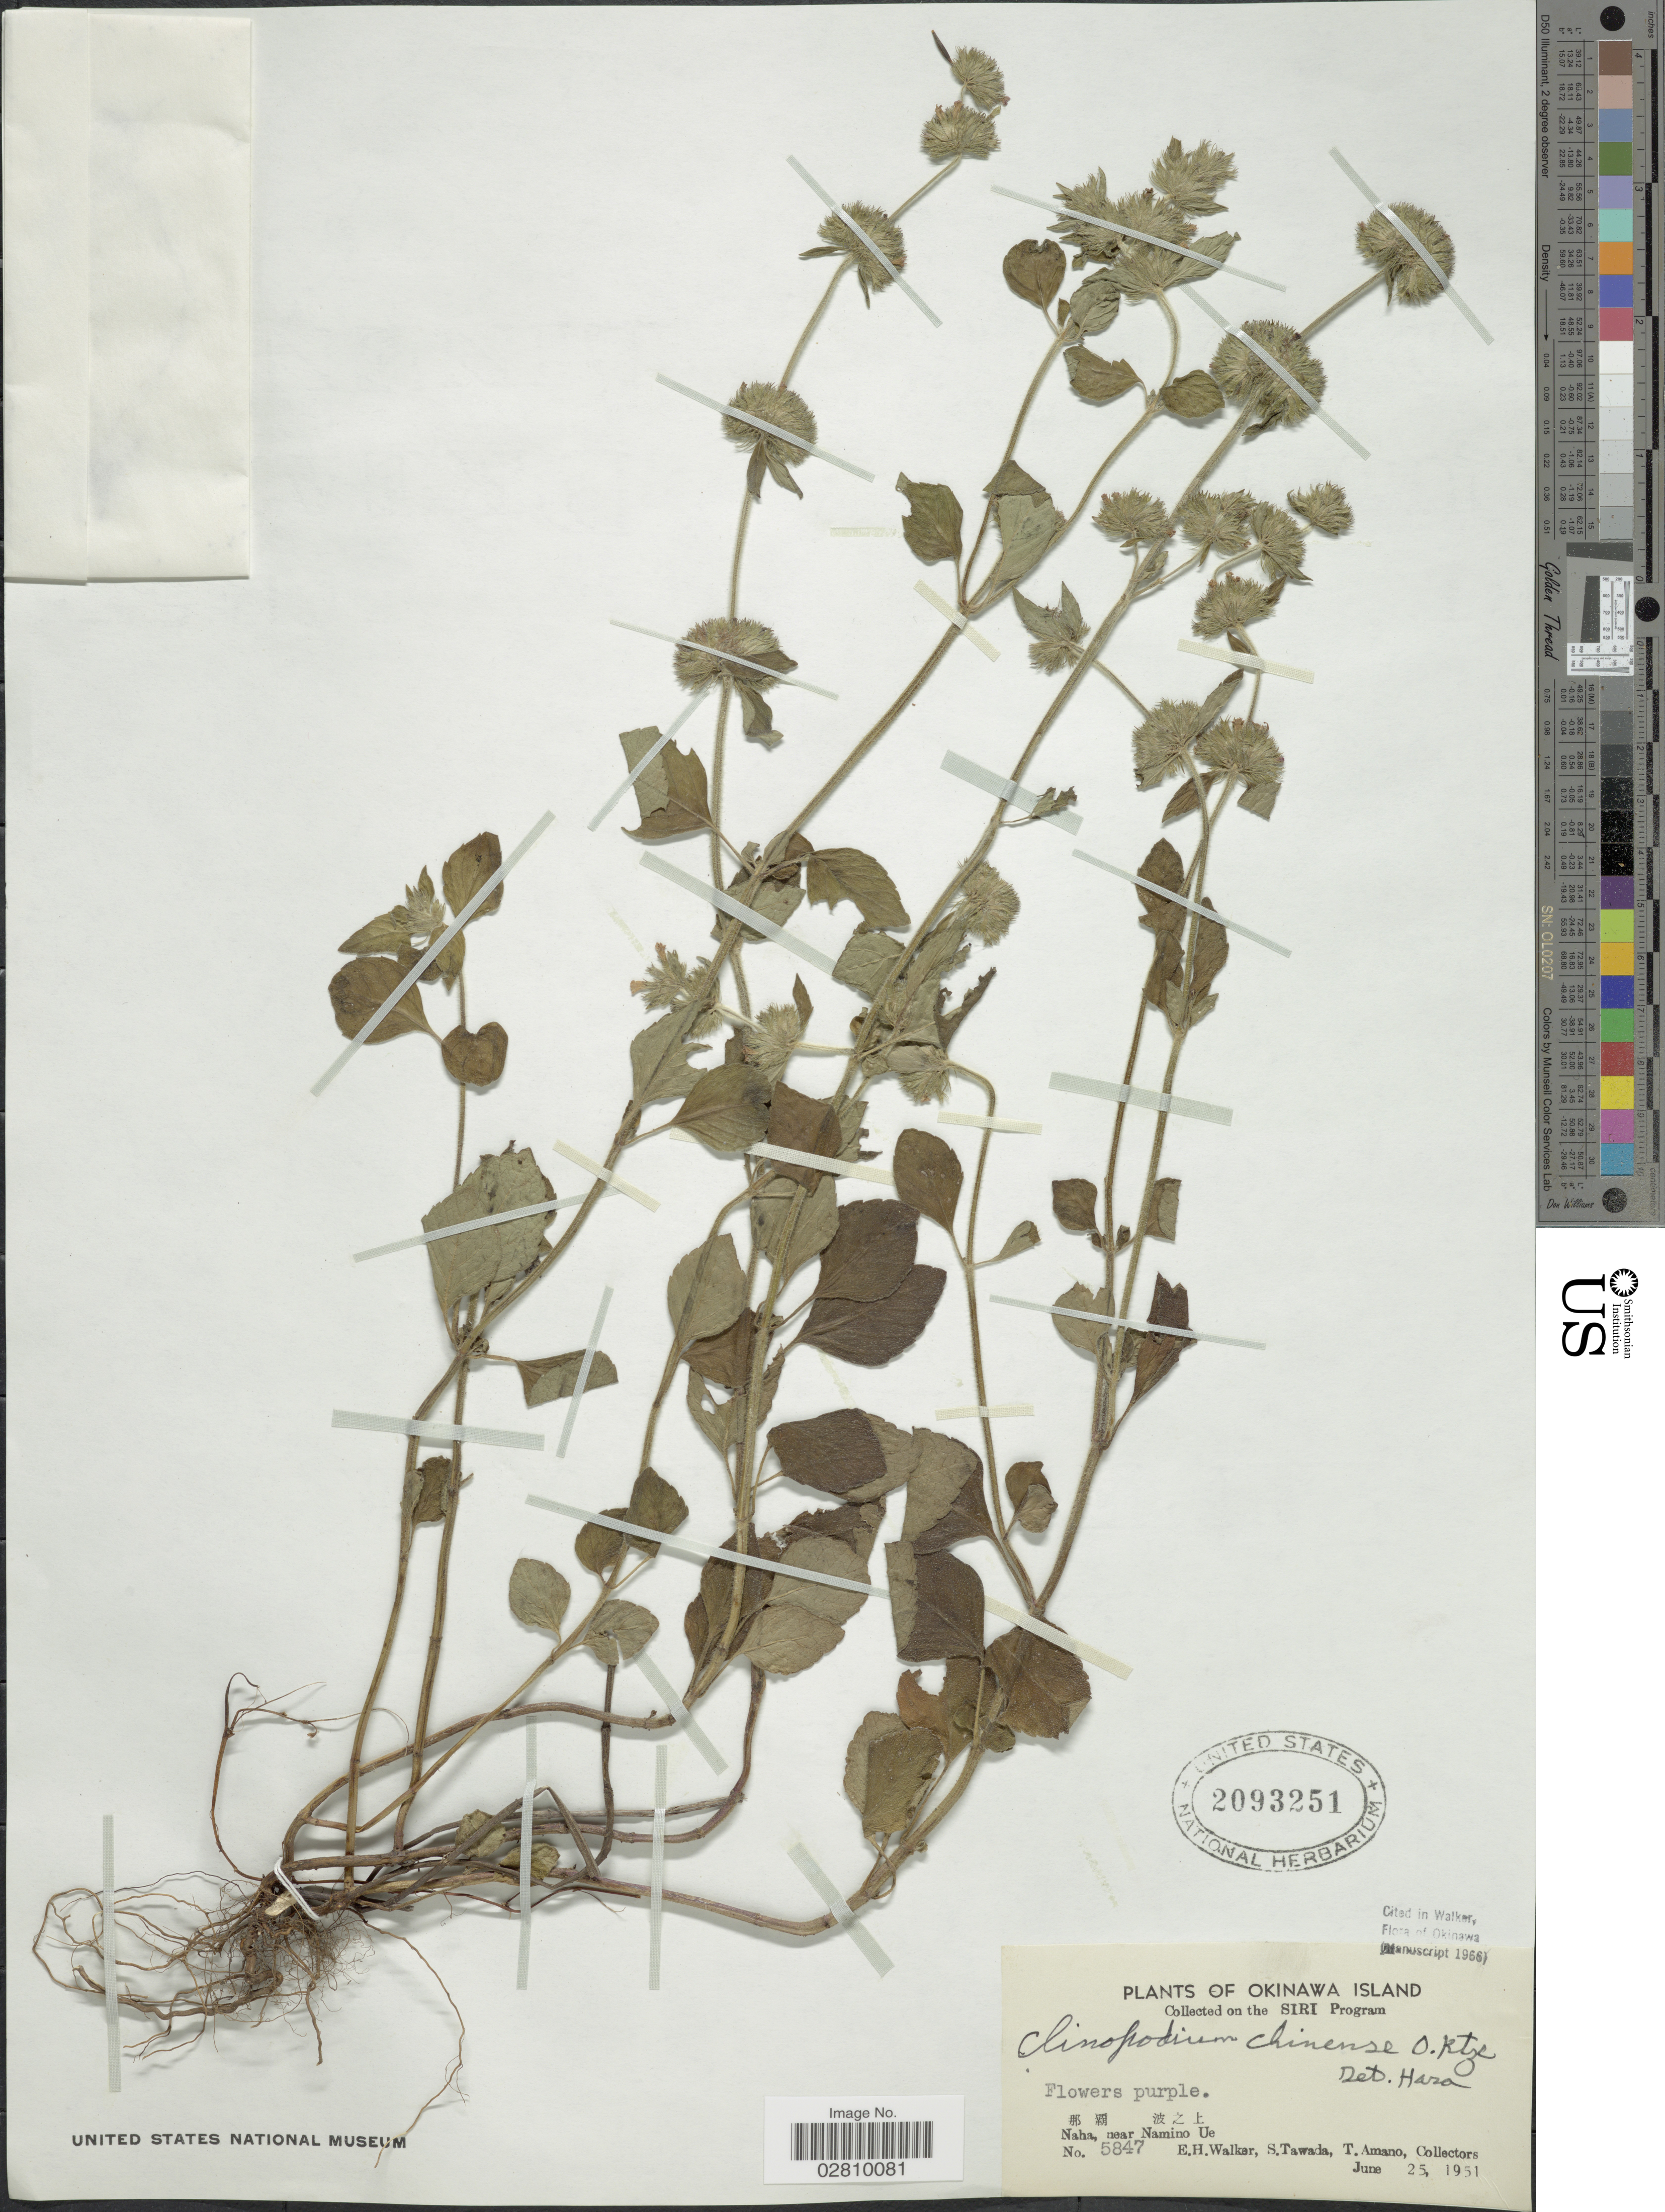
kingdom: Plantae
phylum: Tracheophyta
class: Magnoliopsida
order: Lamiales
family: Lamiaceae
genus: Calamintha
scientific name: Calamintha chinensis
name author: Benth.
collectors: E. H. Walker, S. Tawada & T. Amano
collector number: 5847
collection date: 1951-06-25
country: Japan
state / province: Okinawa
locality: Okinawa Island. Naha, near Namino Ue.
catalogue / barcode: US 2093251